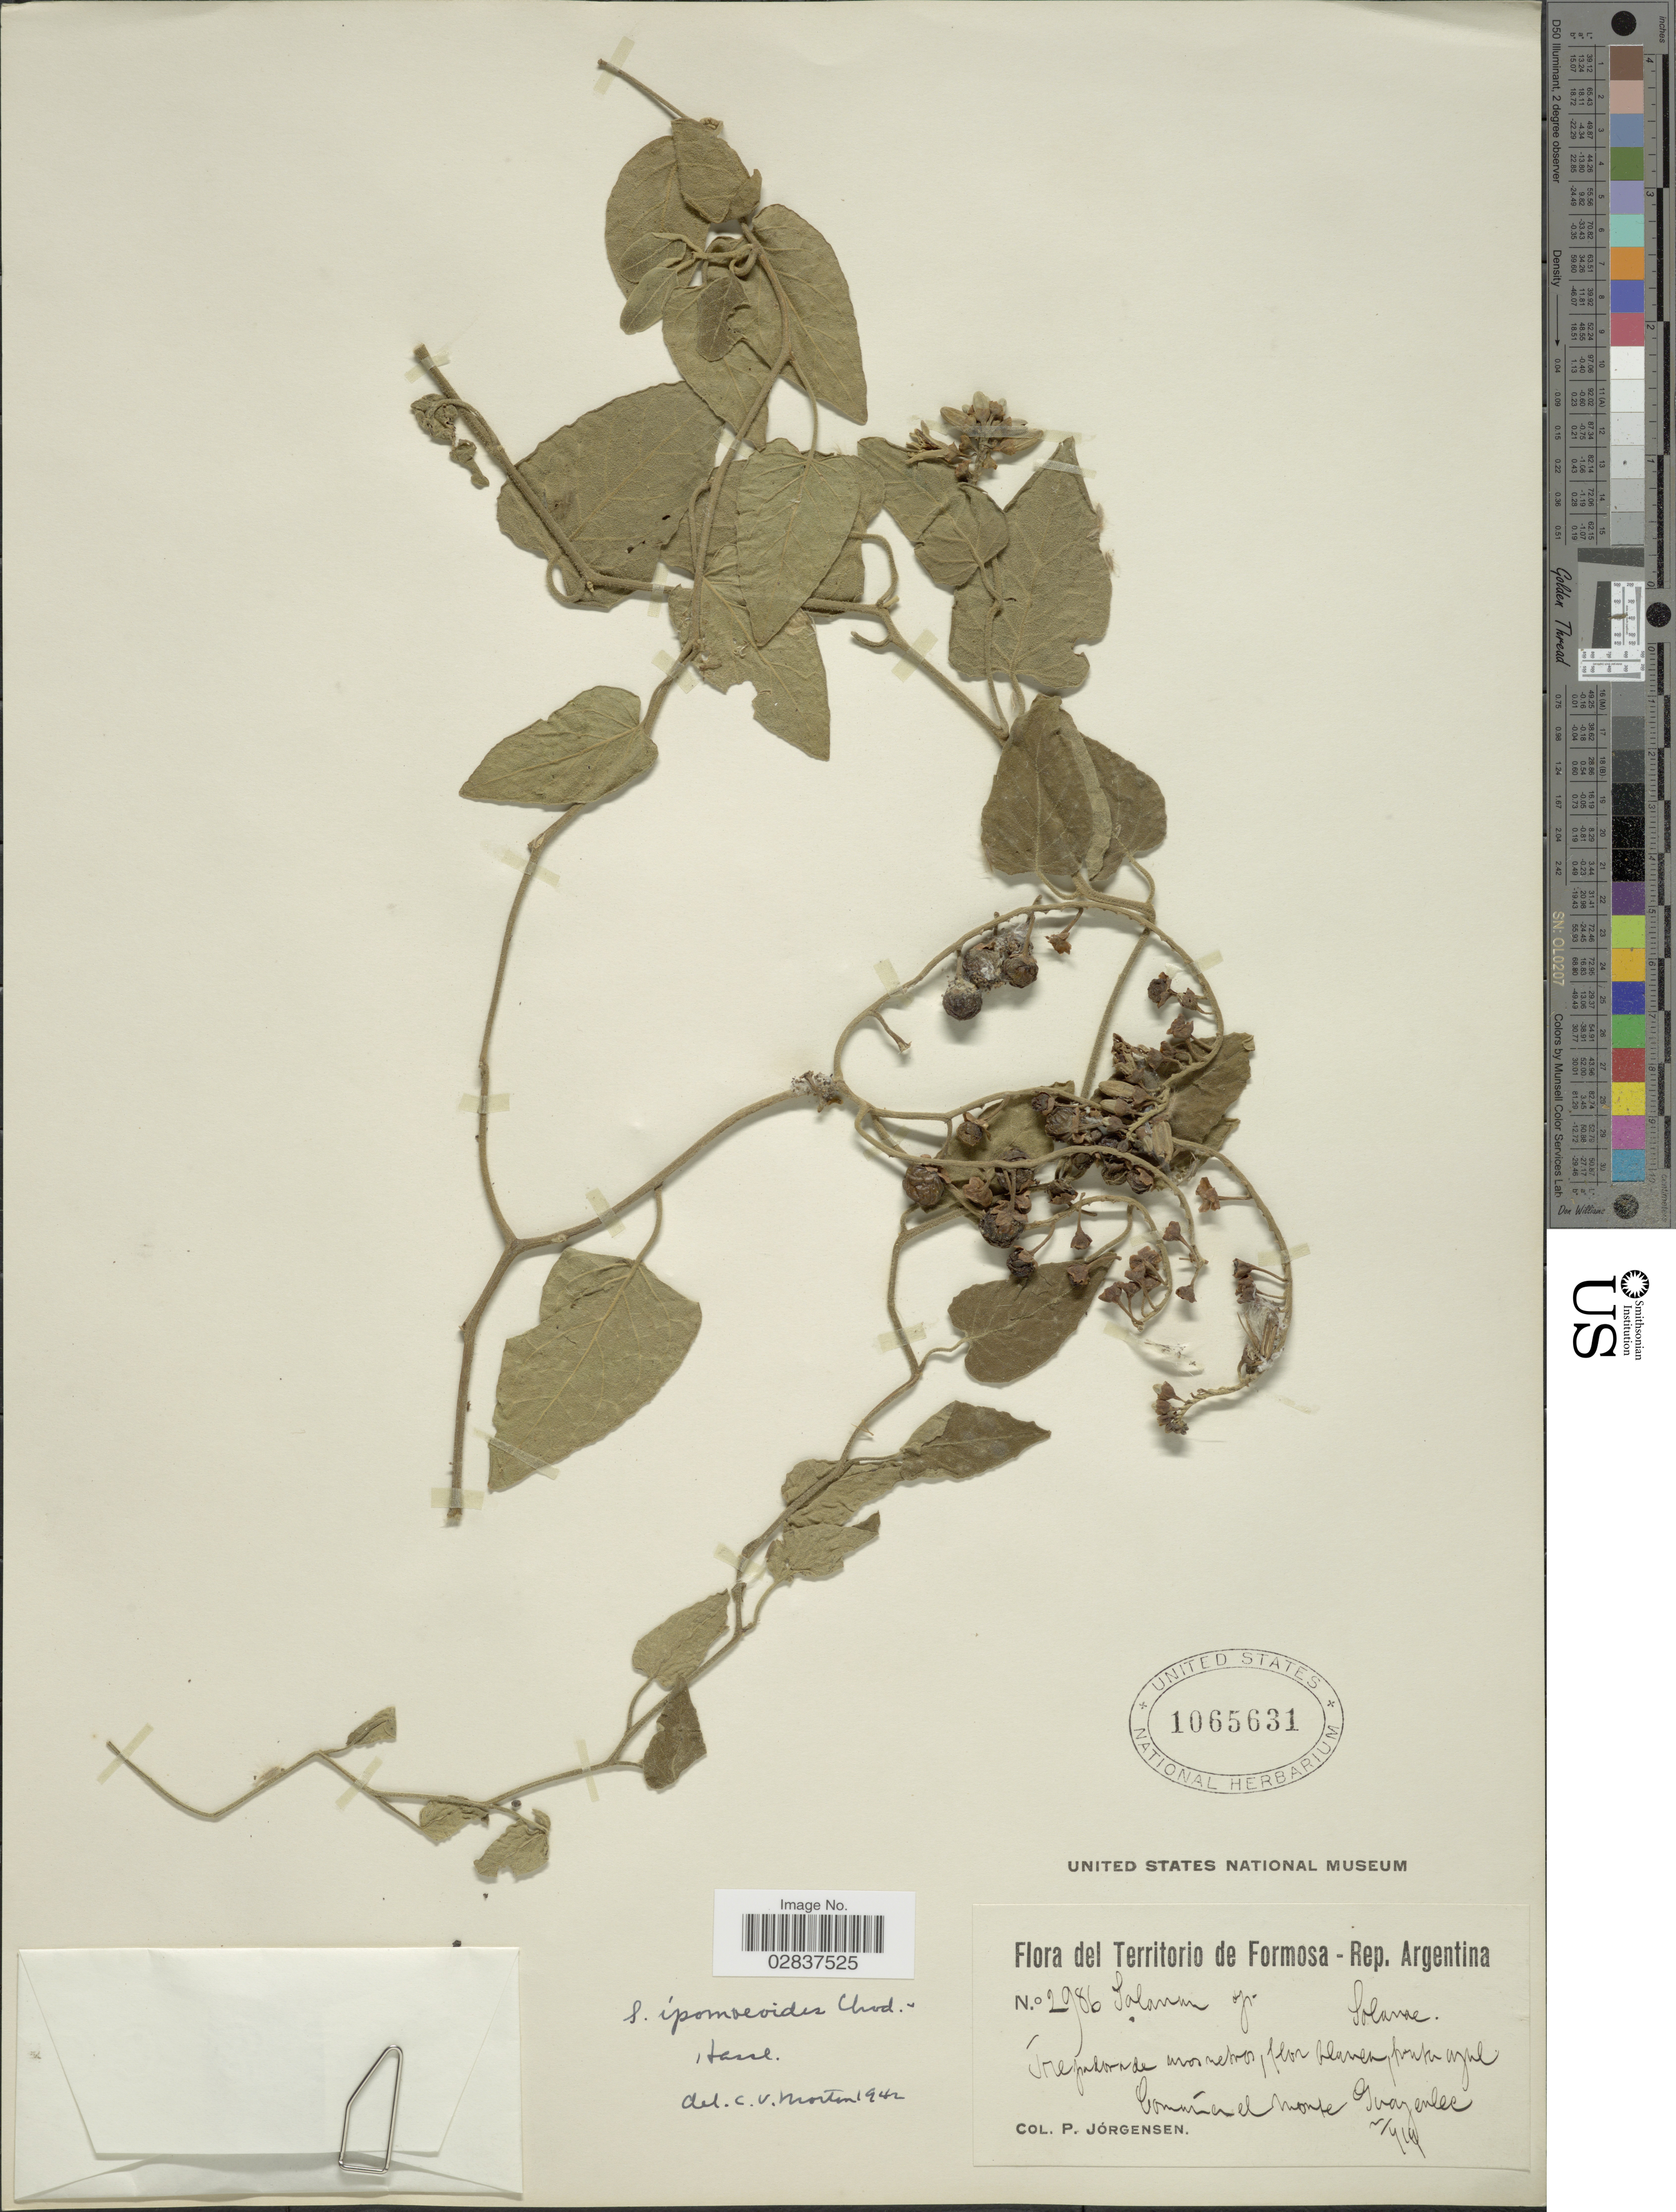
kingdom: Plantae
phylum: Tracheophyta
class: Magnoliopsida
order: Solanales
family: Solanaceae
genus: Solanum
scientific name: Solanum ipomoeoides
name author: Chodat & Hassl.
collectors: P. Jörgensen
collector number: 2986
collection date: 1919-01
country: Argentina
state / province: Formosa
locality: Comun el monte Guaycolec.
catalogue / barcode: US 1065631